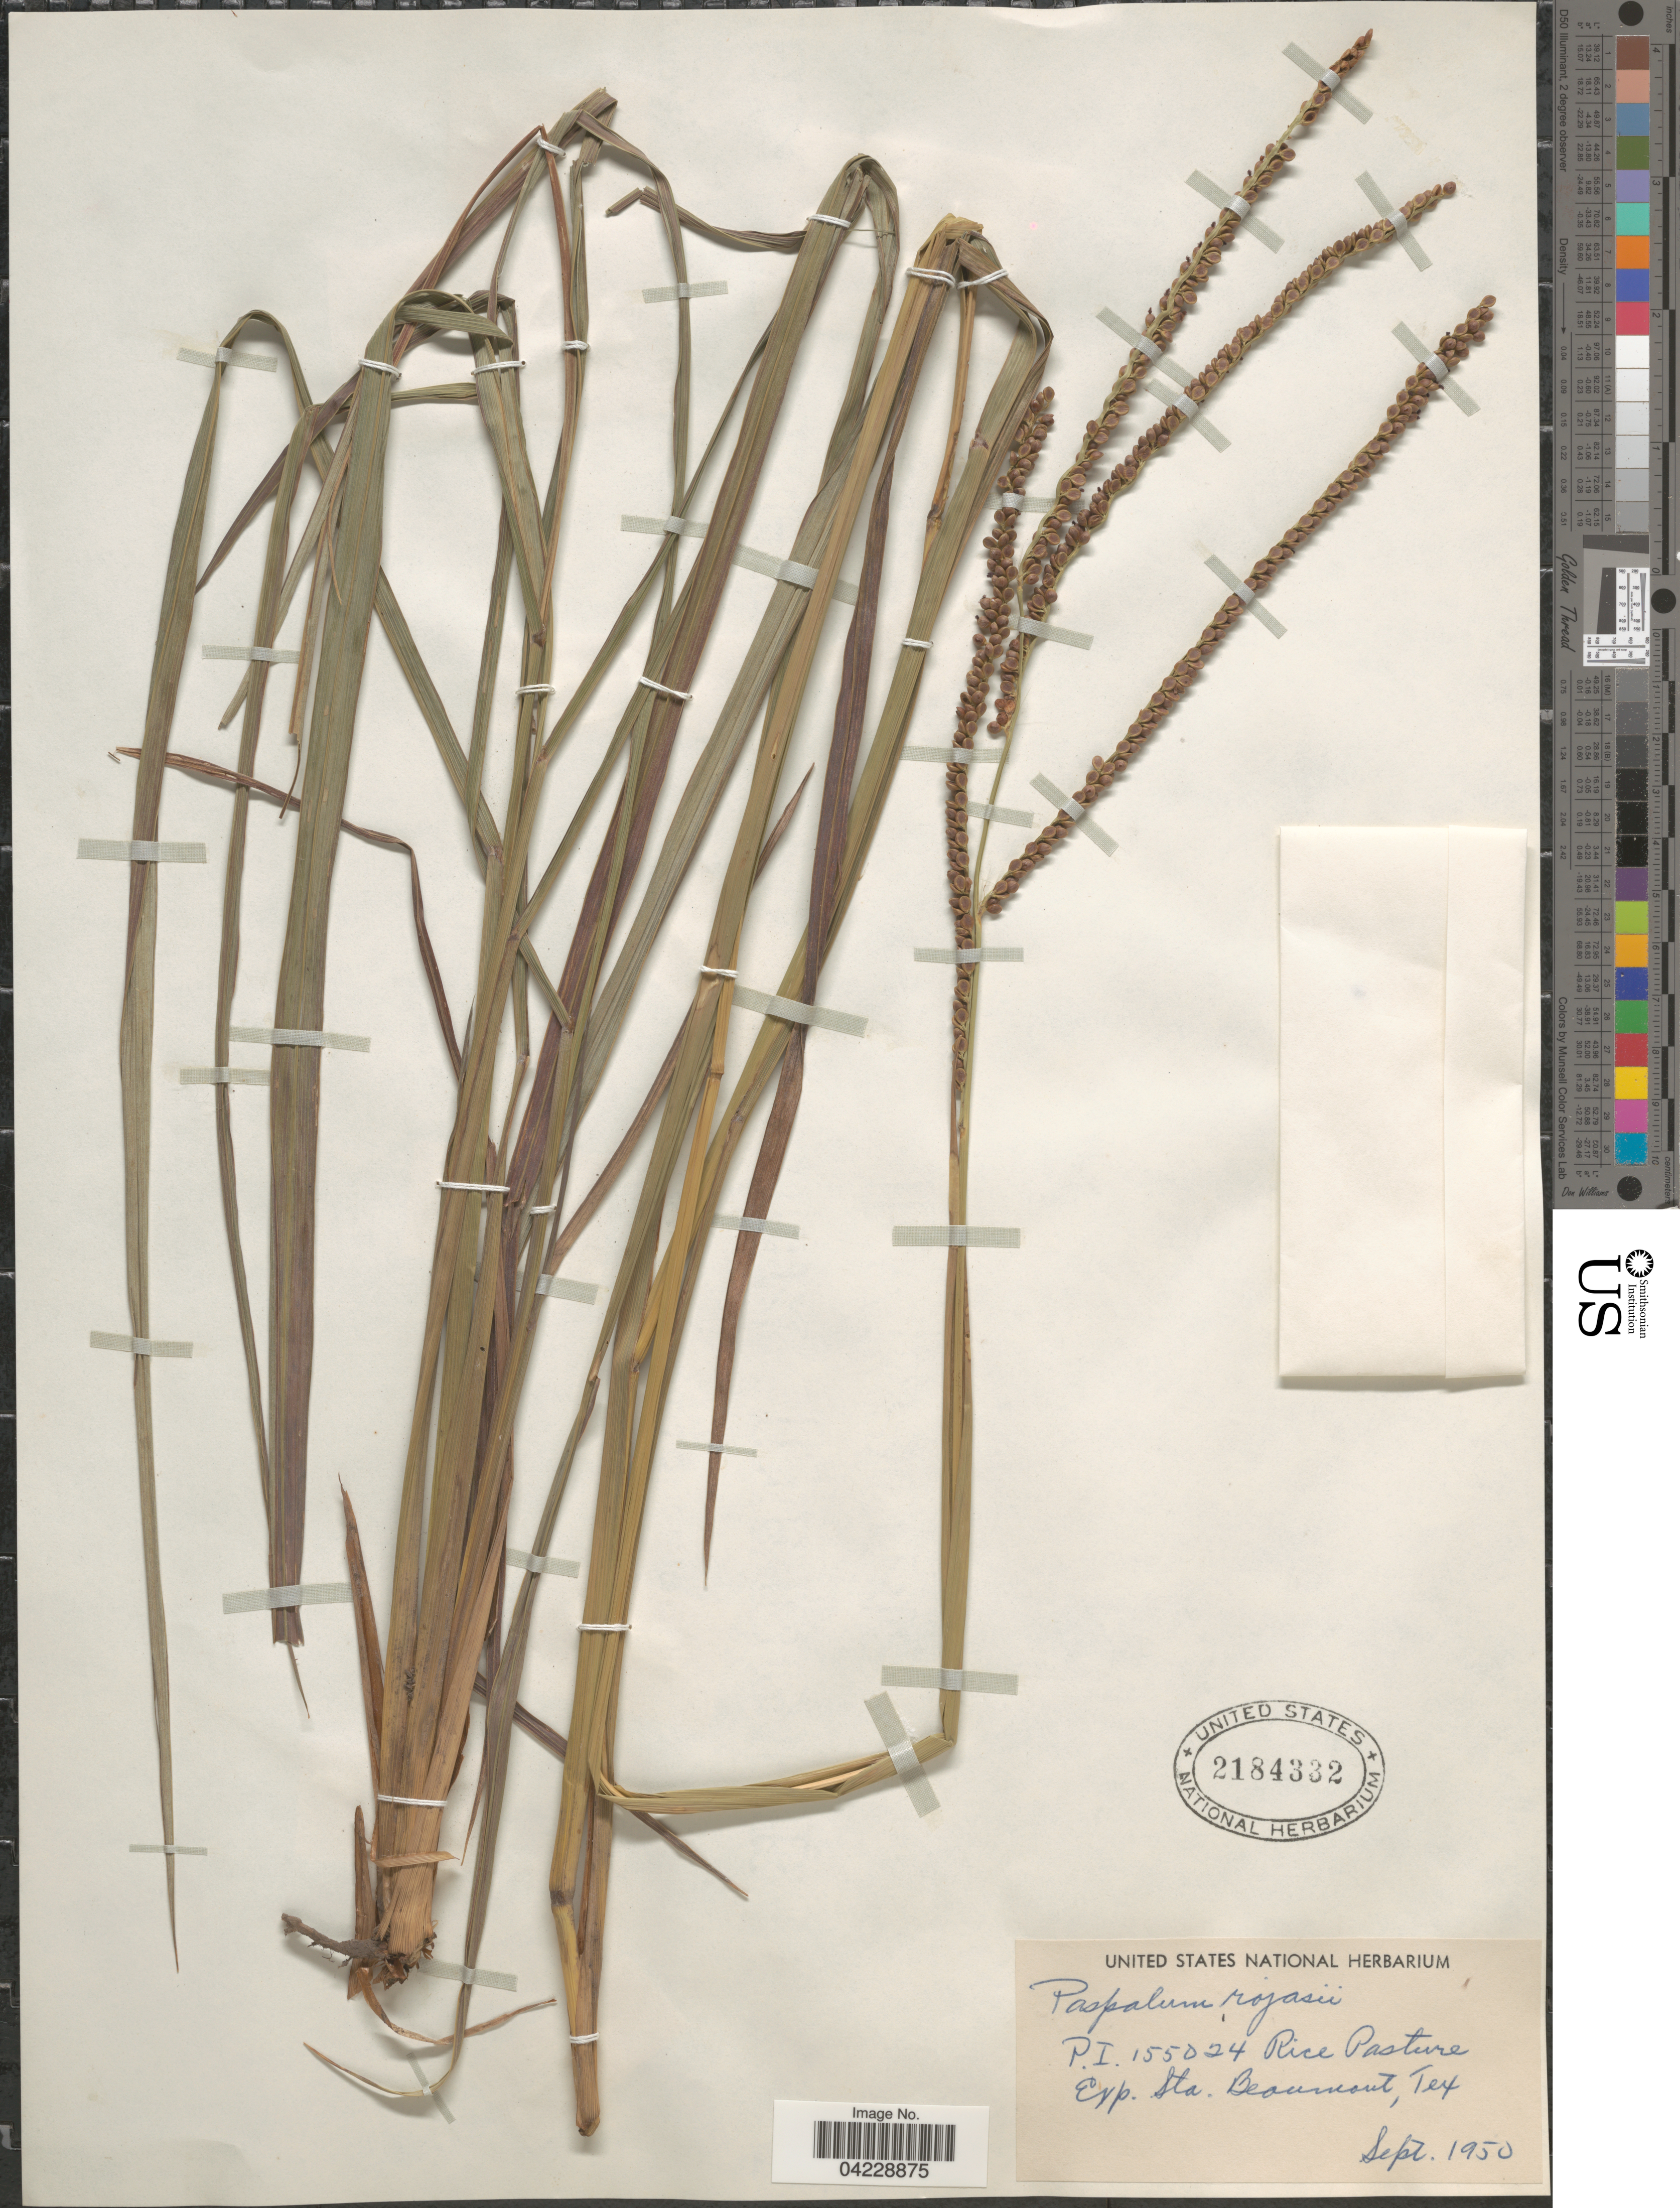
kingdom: Plantae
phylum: Tracheophyta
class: Liliopsida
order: Poales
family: Poaceae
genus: Paspalum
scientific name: Paspalum guenoarum var. rojasii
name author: (Hack.) Parodi ex Burkart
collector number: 155024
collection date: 1950-09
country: United States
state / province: Texas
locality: Rice Pasture Exp. Sta. Beaumont.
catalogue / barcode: US 2184332